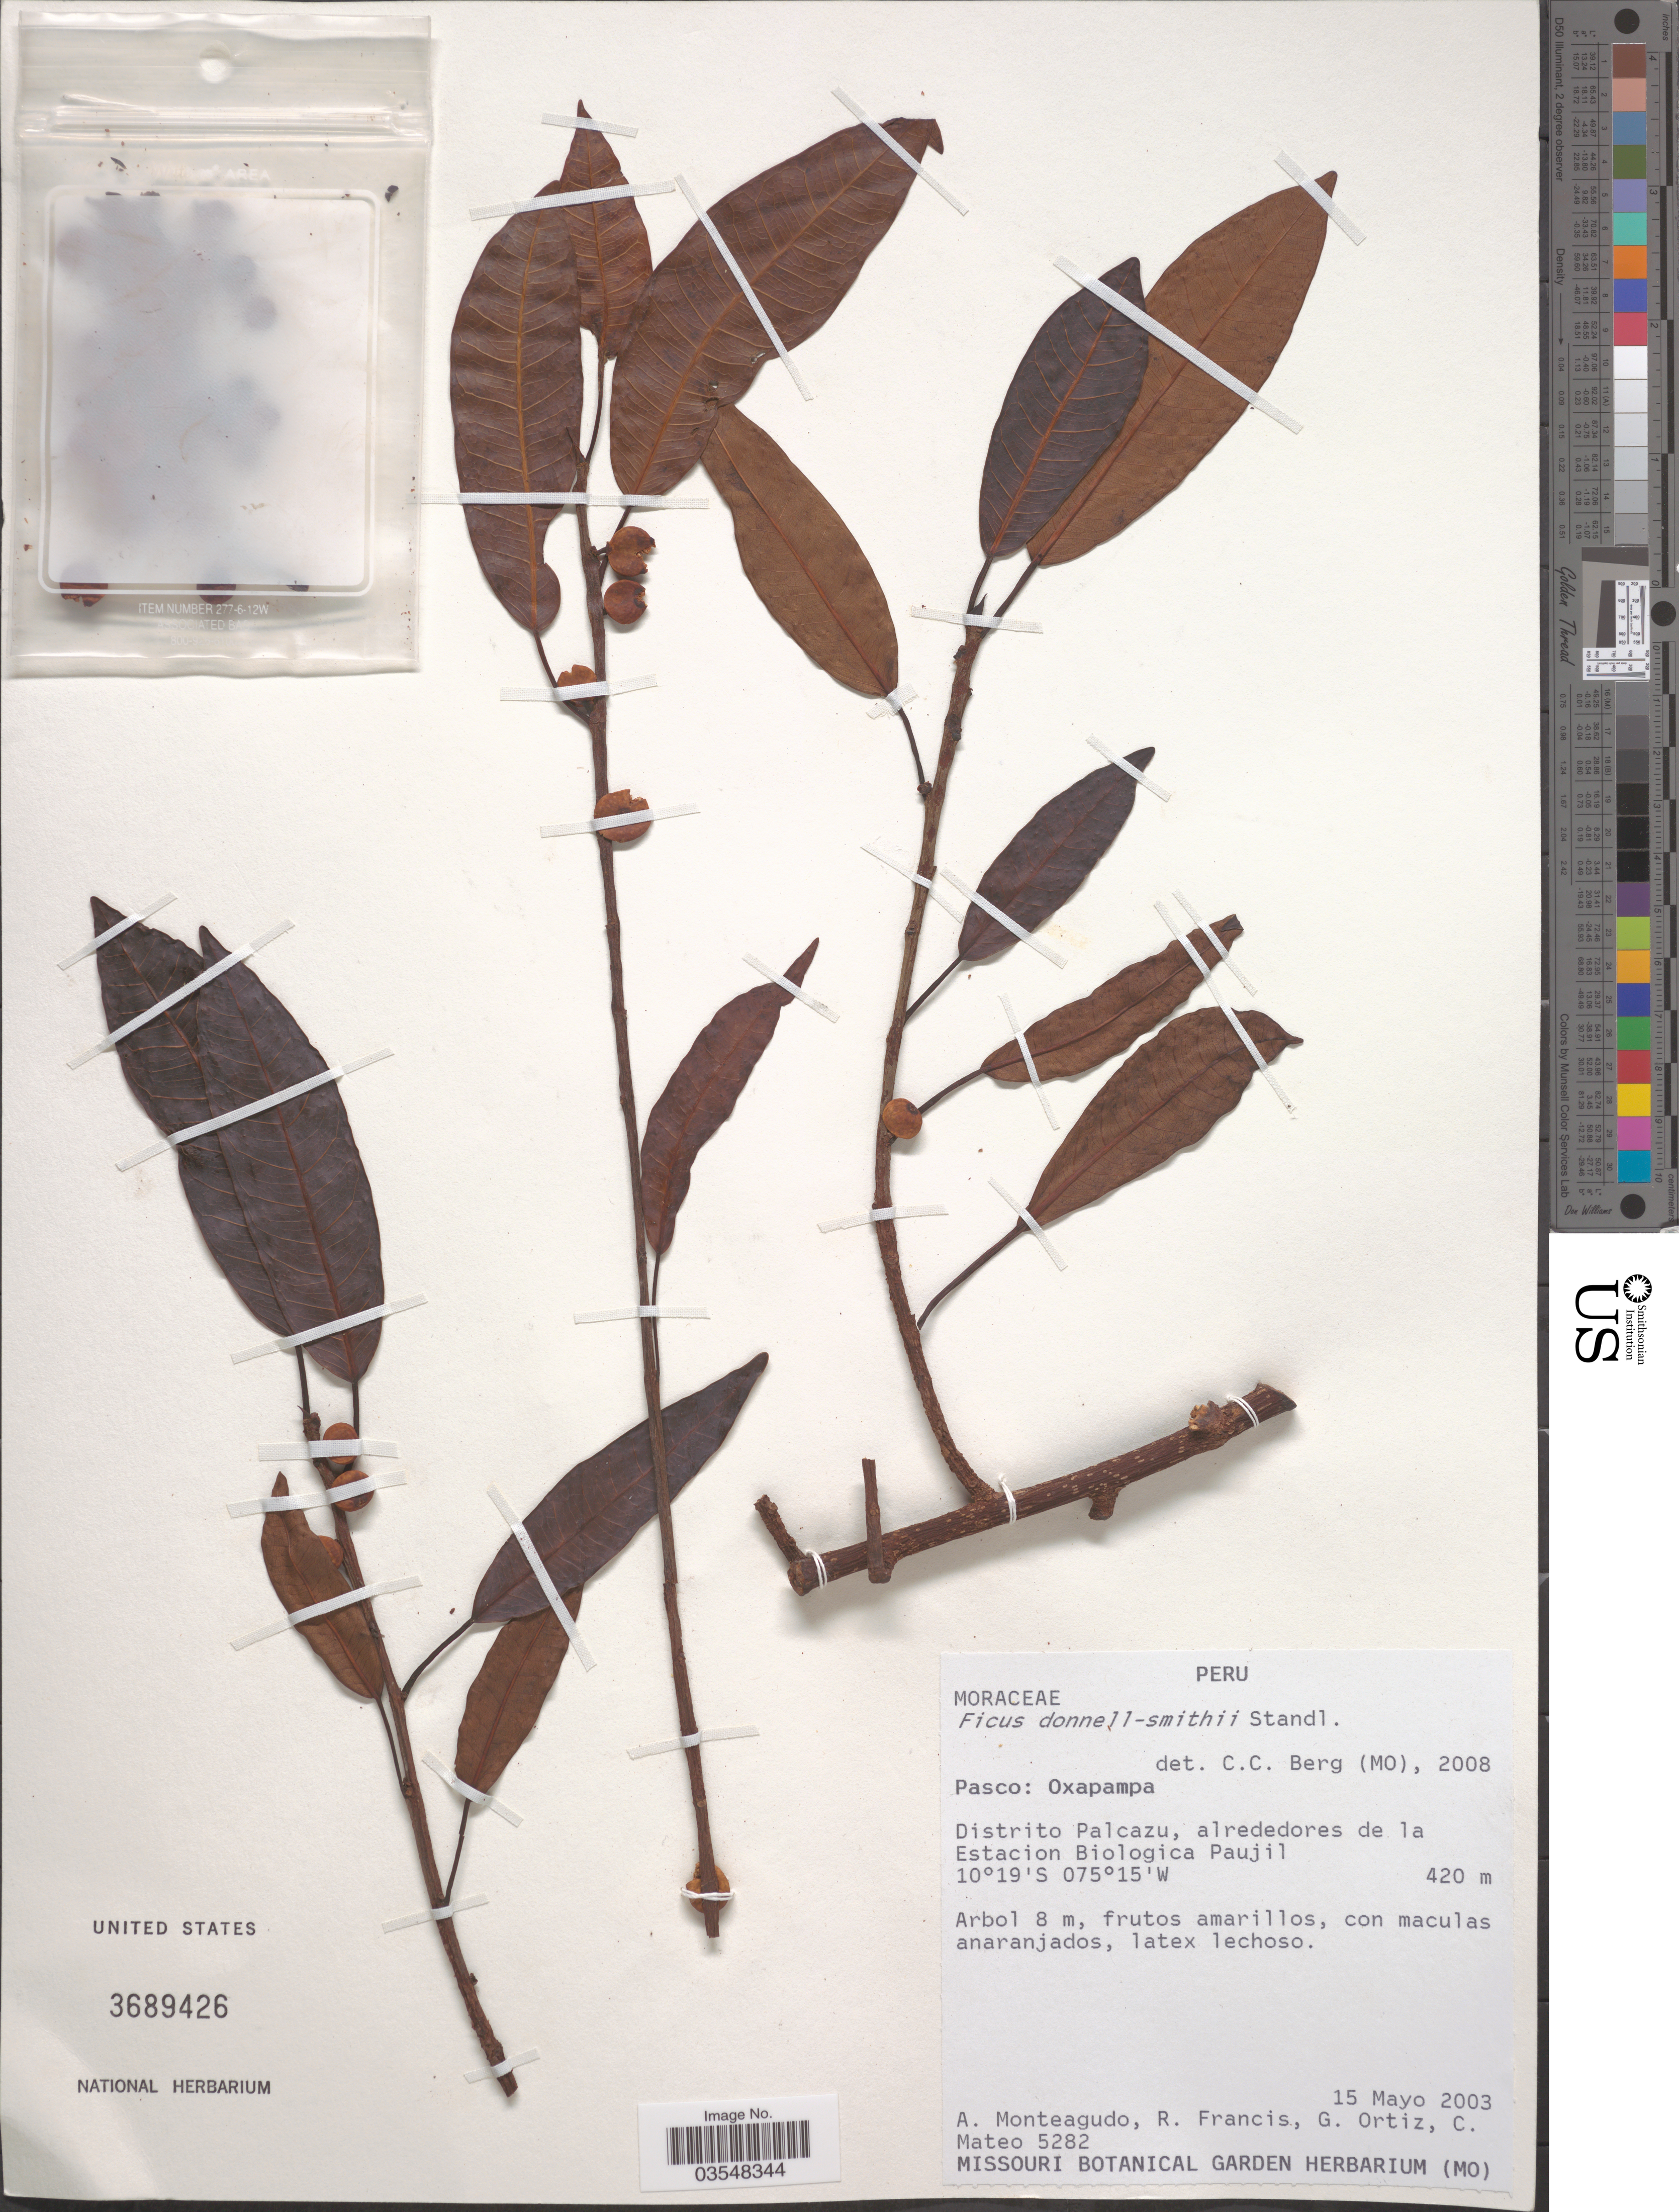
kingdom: Plantae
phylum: Tracheophyta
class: Magnoliopsida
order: Rosales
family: Moraceae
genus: Ficus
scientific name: Ficus donnell-smithii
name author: Standl.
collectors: A. Monteagudo, R. Francis, G. Ortiz & C. Mateo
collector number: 5282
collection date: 2003-05-15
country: Peru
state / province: Pasco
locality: Oxapampa. Distrito Palcazu, alrededores de la Estacion Biologica Paujil.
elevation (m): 420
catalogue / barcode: US 3689426